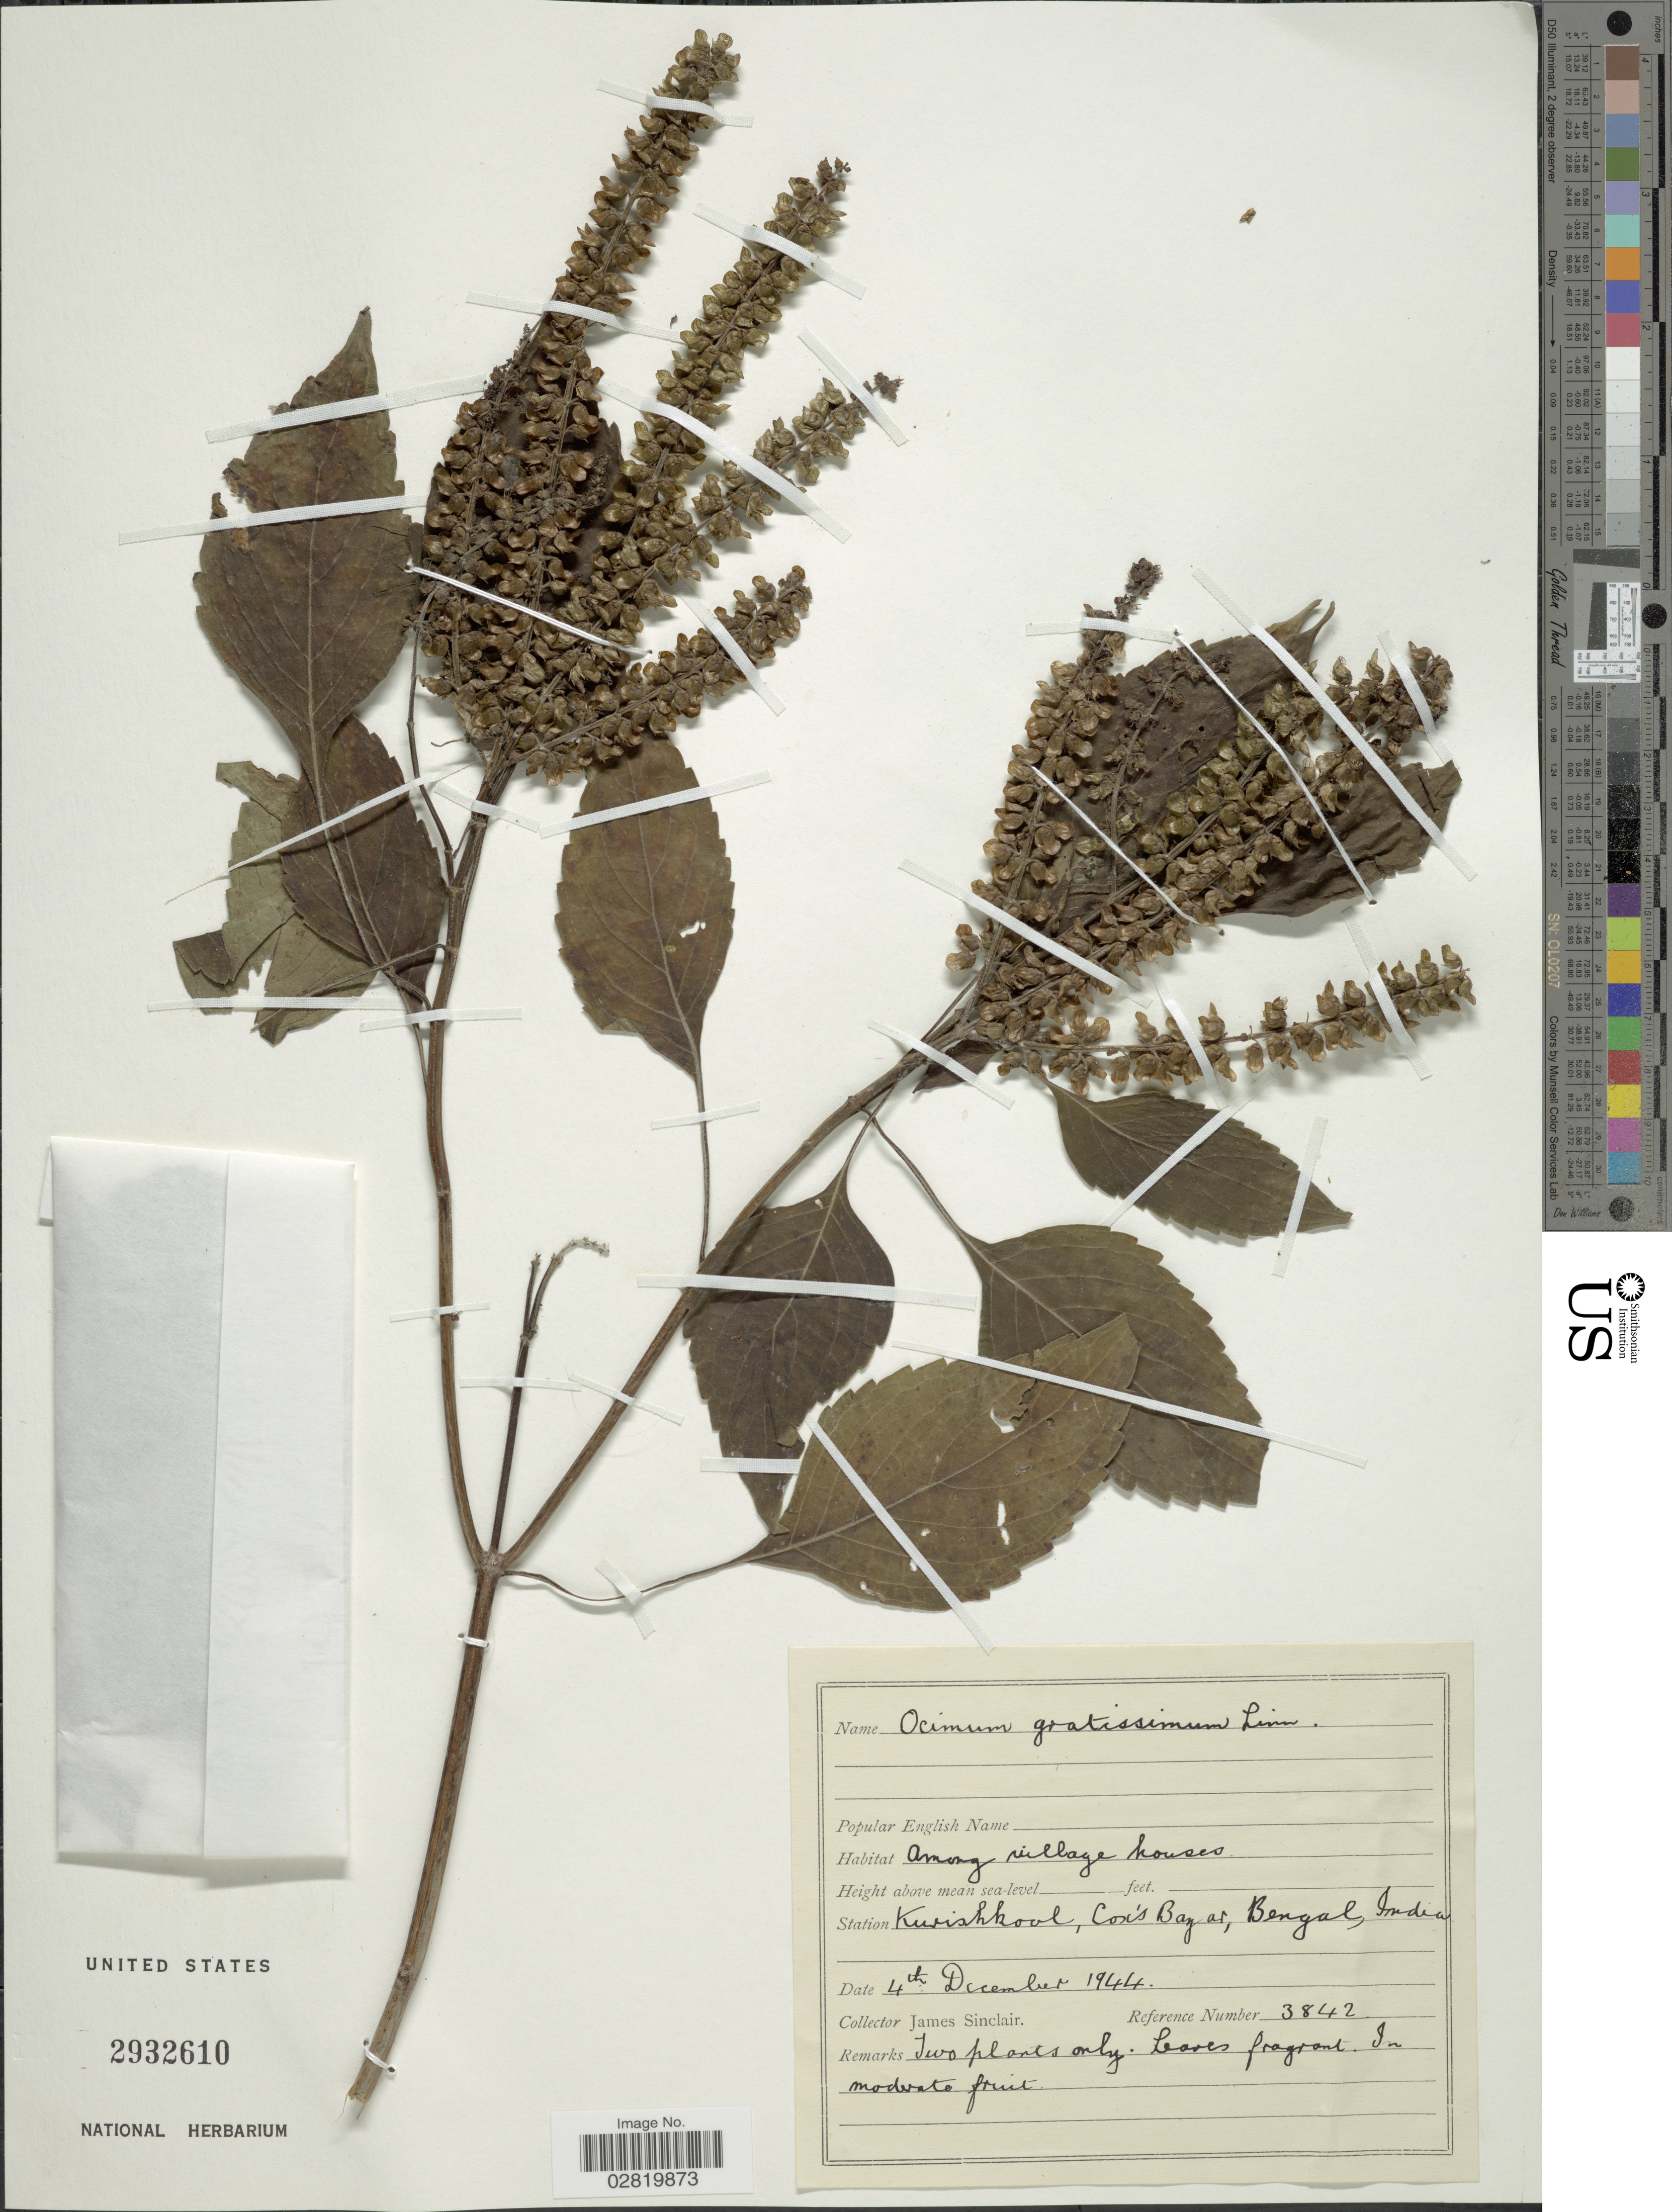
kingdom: Plantae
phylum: Tracheophyta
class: Magnoliopsida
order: Lamiales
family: Lamiaceae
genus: Ocimum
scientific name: Ocimum gratissimum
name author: L.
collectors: J. Sinclair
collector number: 3842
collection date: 1944-12-04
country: Bangladesh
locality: Station Kurishkool, Cox's Bazar, Bengal, India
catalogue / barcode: US 2932610